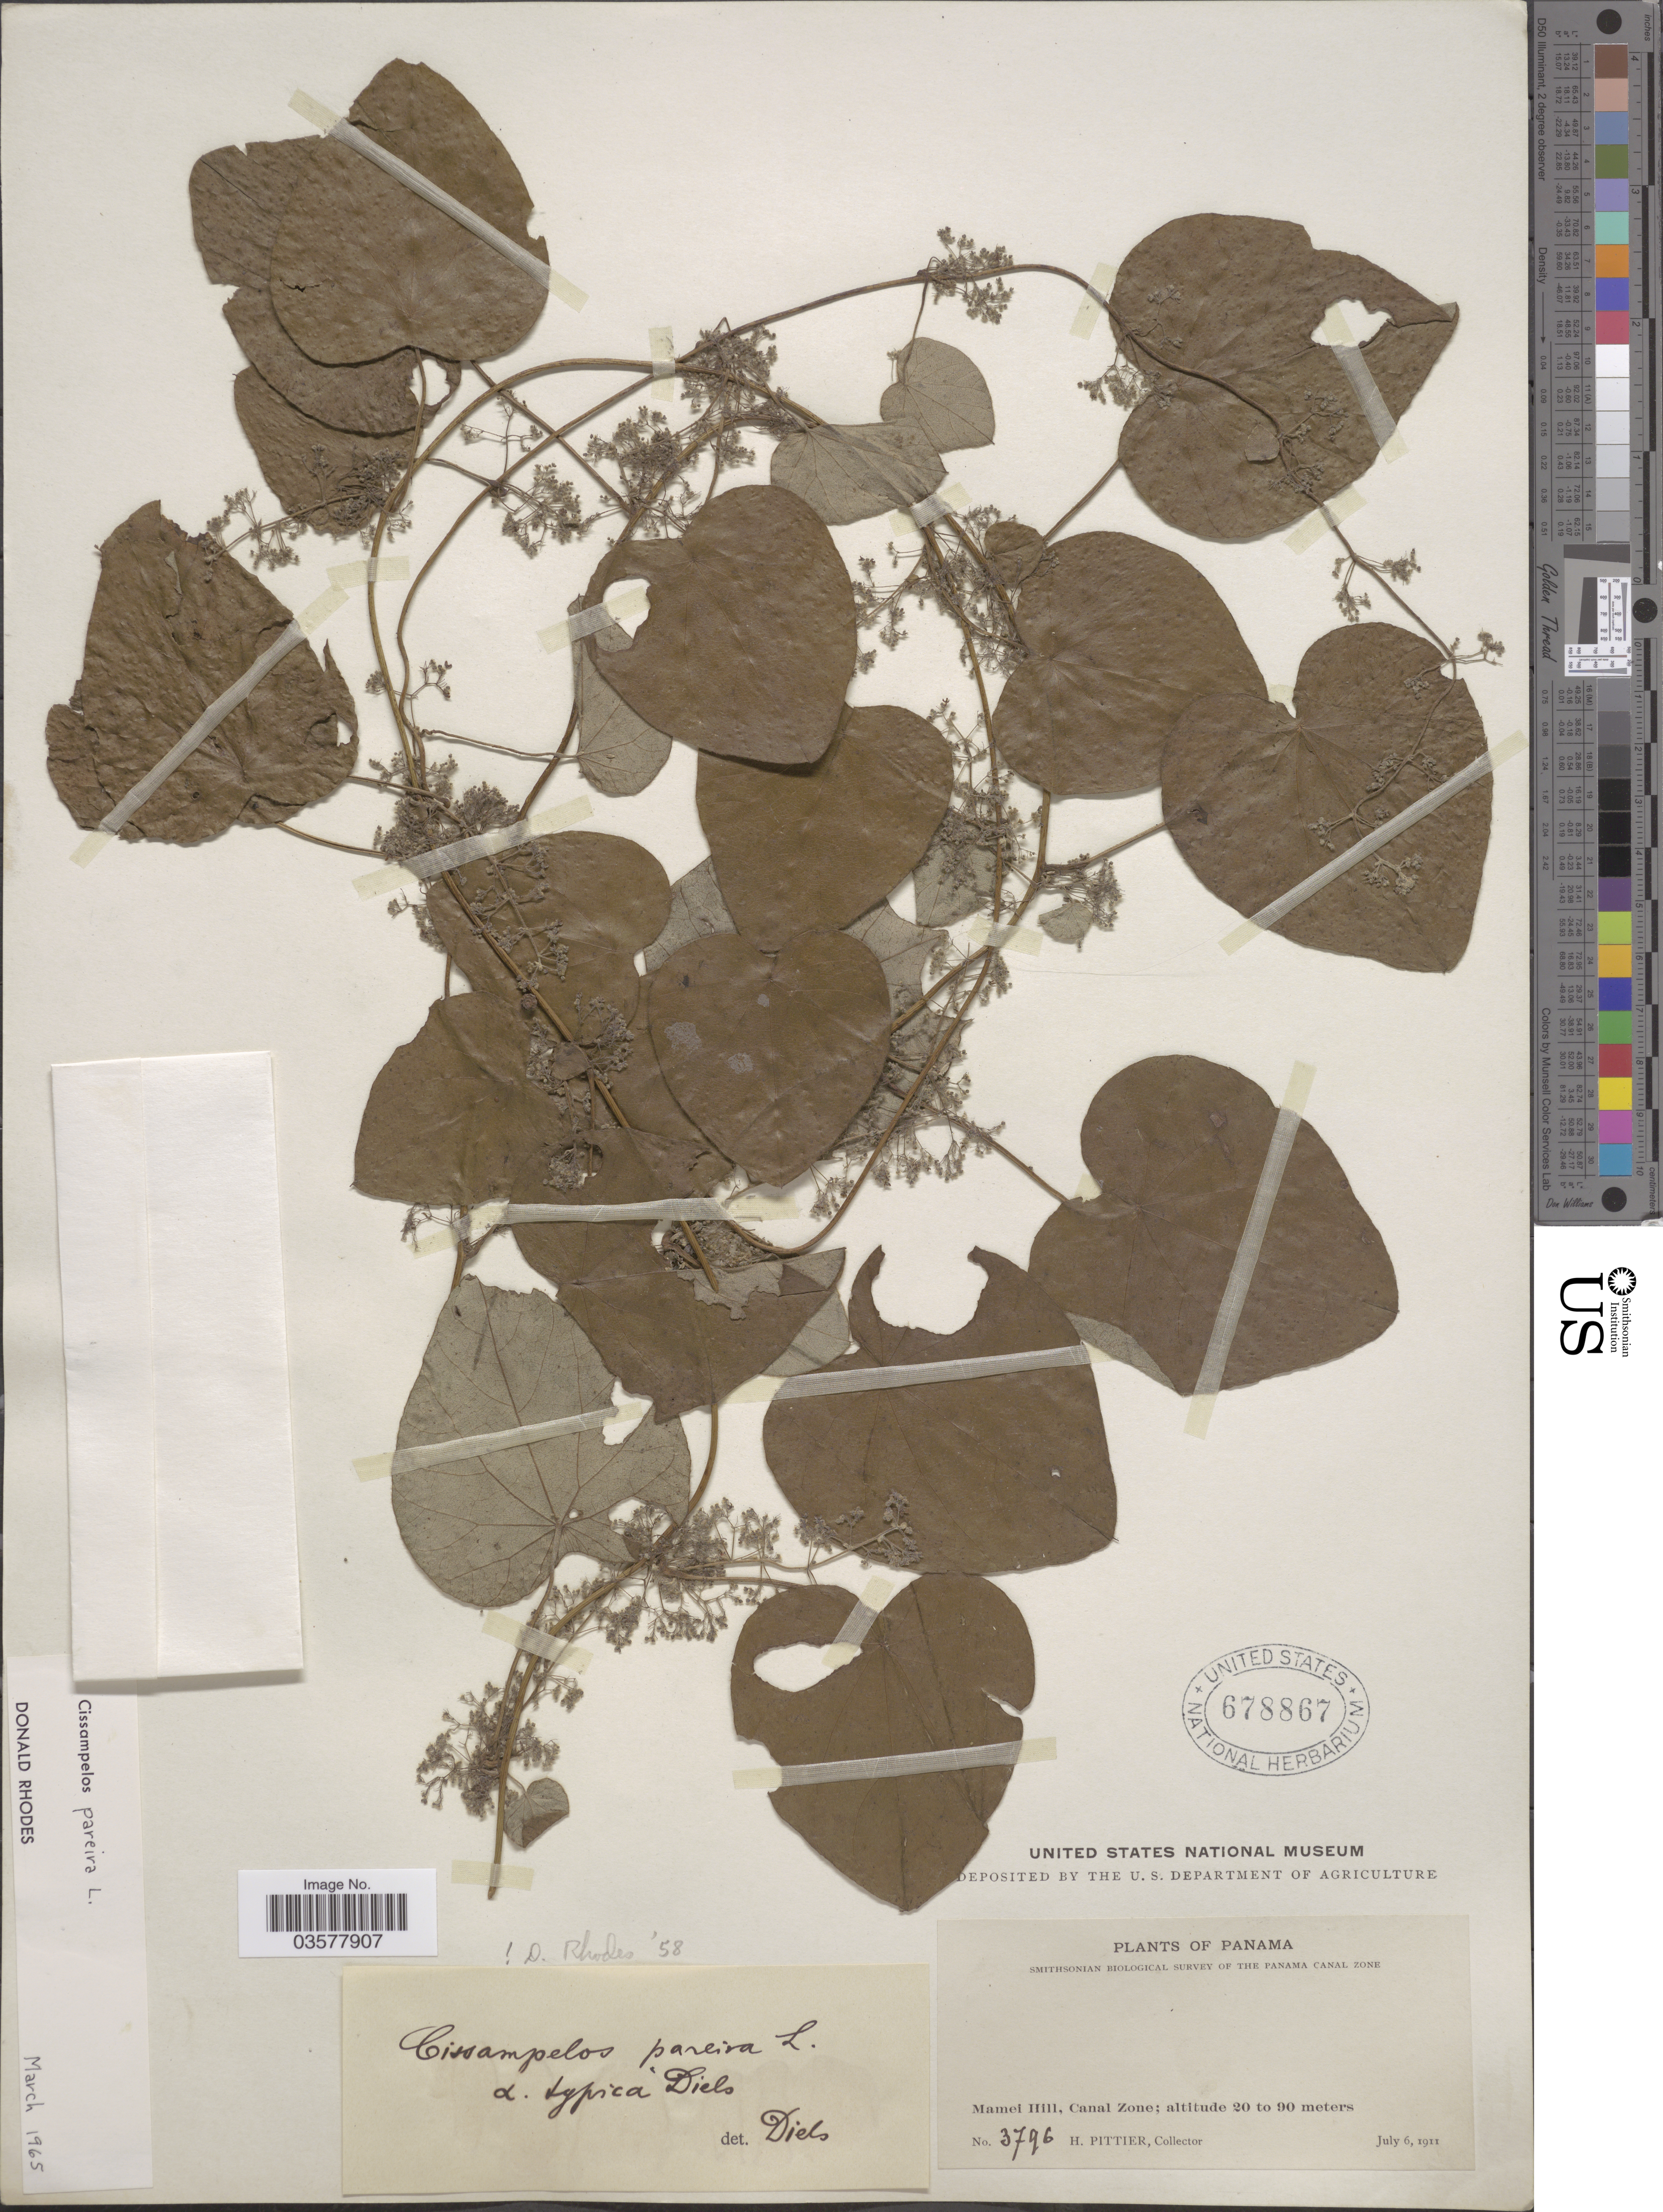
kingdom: Plantae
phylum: Tracheophyta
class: Magnoliopsida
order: Ranunculales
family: Menispermaceae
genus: Cissampelos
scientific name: Cissampelos pareira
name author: L.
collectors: H. F. Pittier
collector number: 3796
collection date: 1911-07-06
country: Panama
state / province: Colón / Panamá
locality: Mamei Hill, Canal Zone.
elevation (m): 20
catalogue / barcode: US 678867